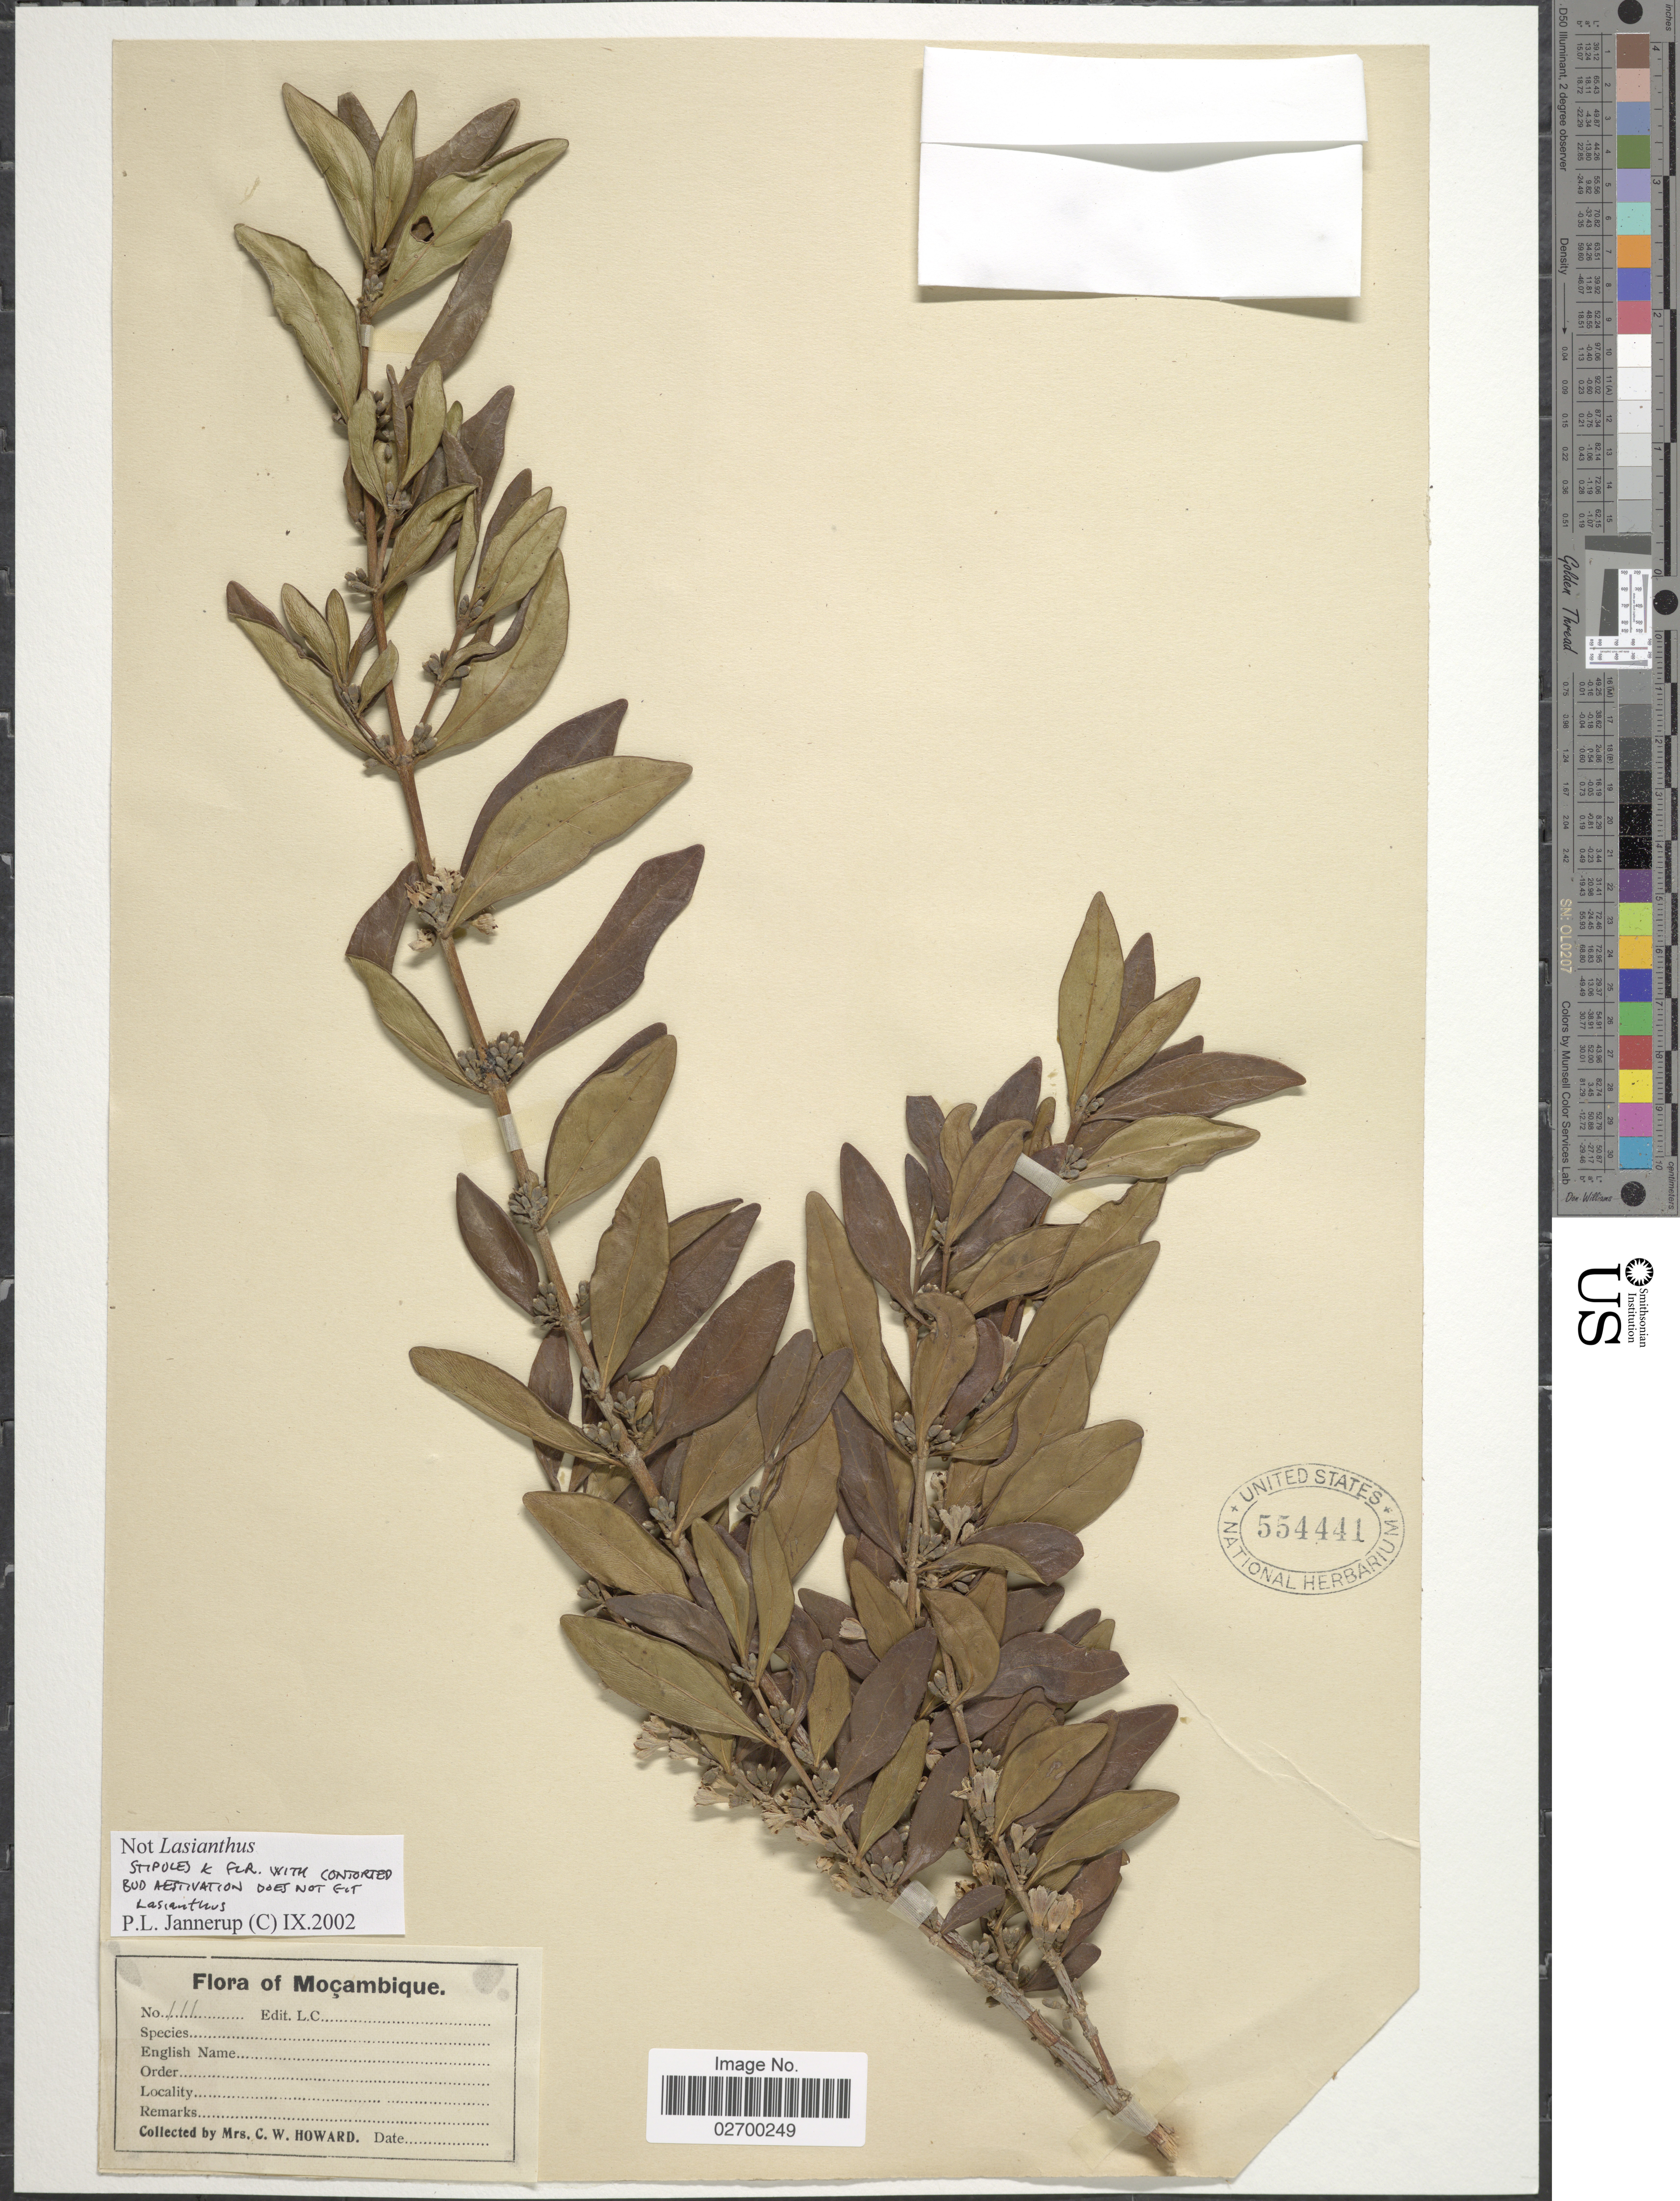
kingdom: Plantae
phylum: Tracheophyta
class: Magnoliopsida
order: Gentianales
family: Rubiaceae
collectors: C. W. Howard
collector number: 111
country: Mozambique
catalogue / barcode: US 554441